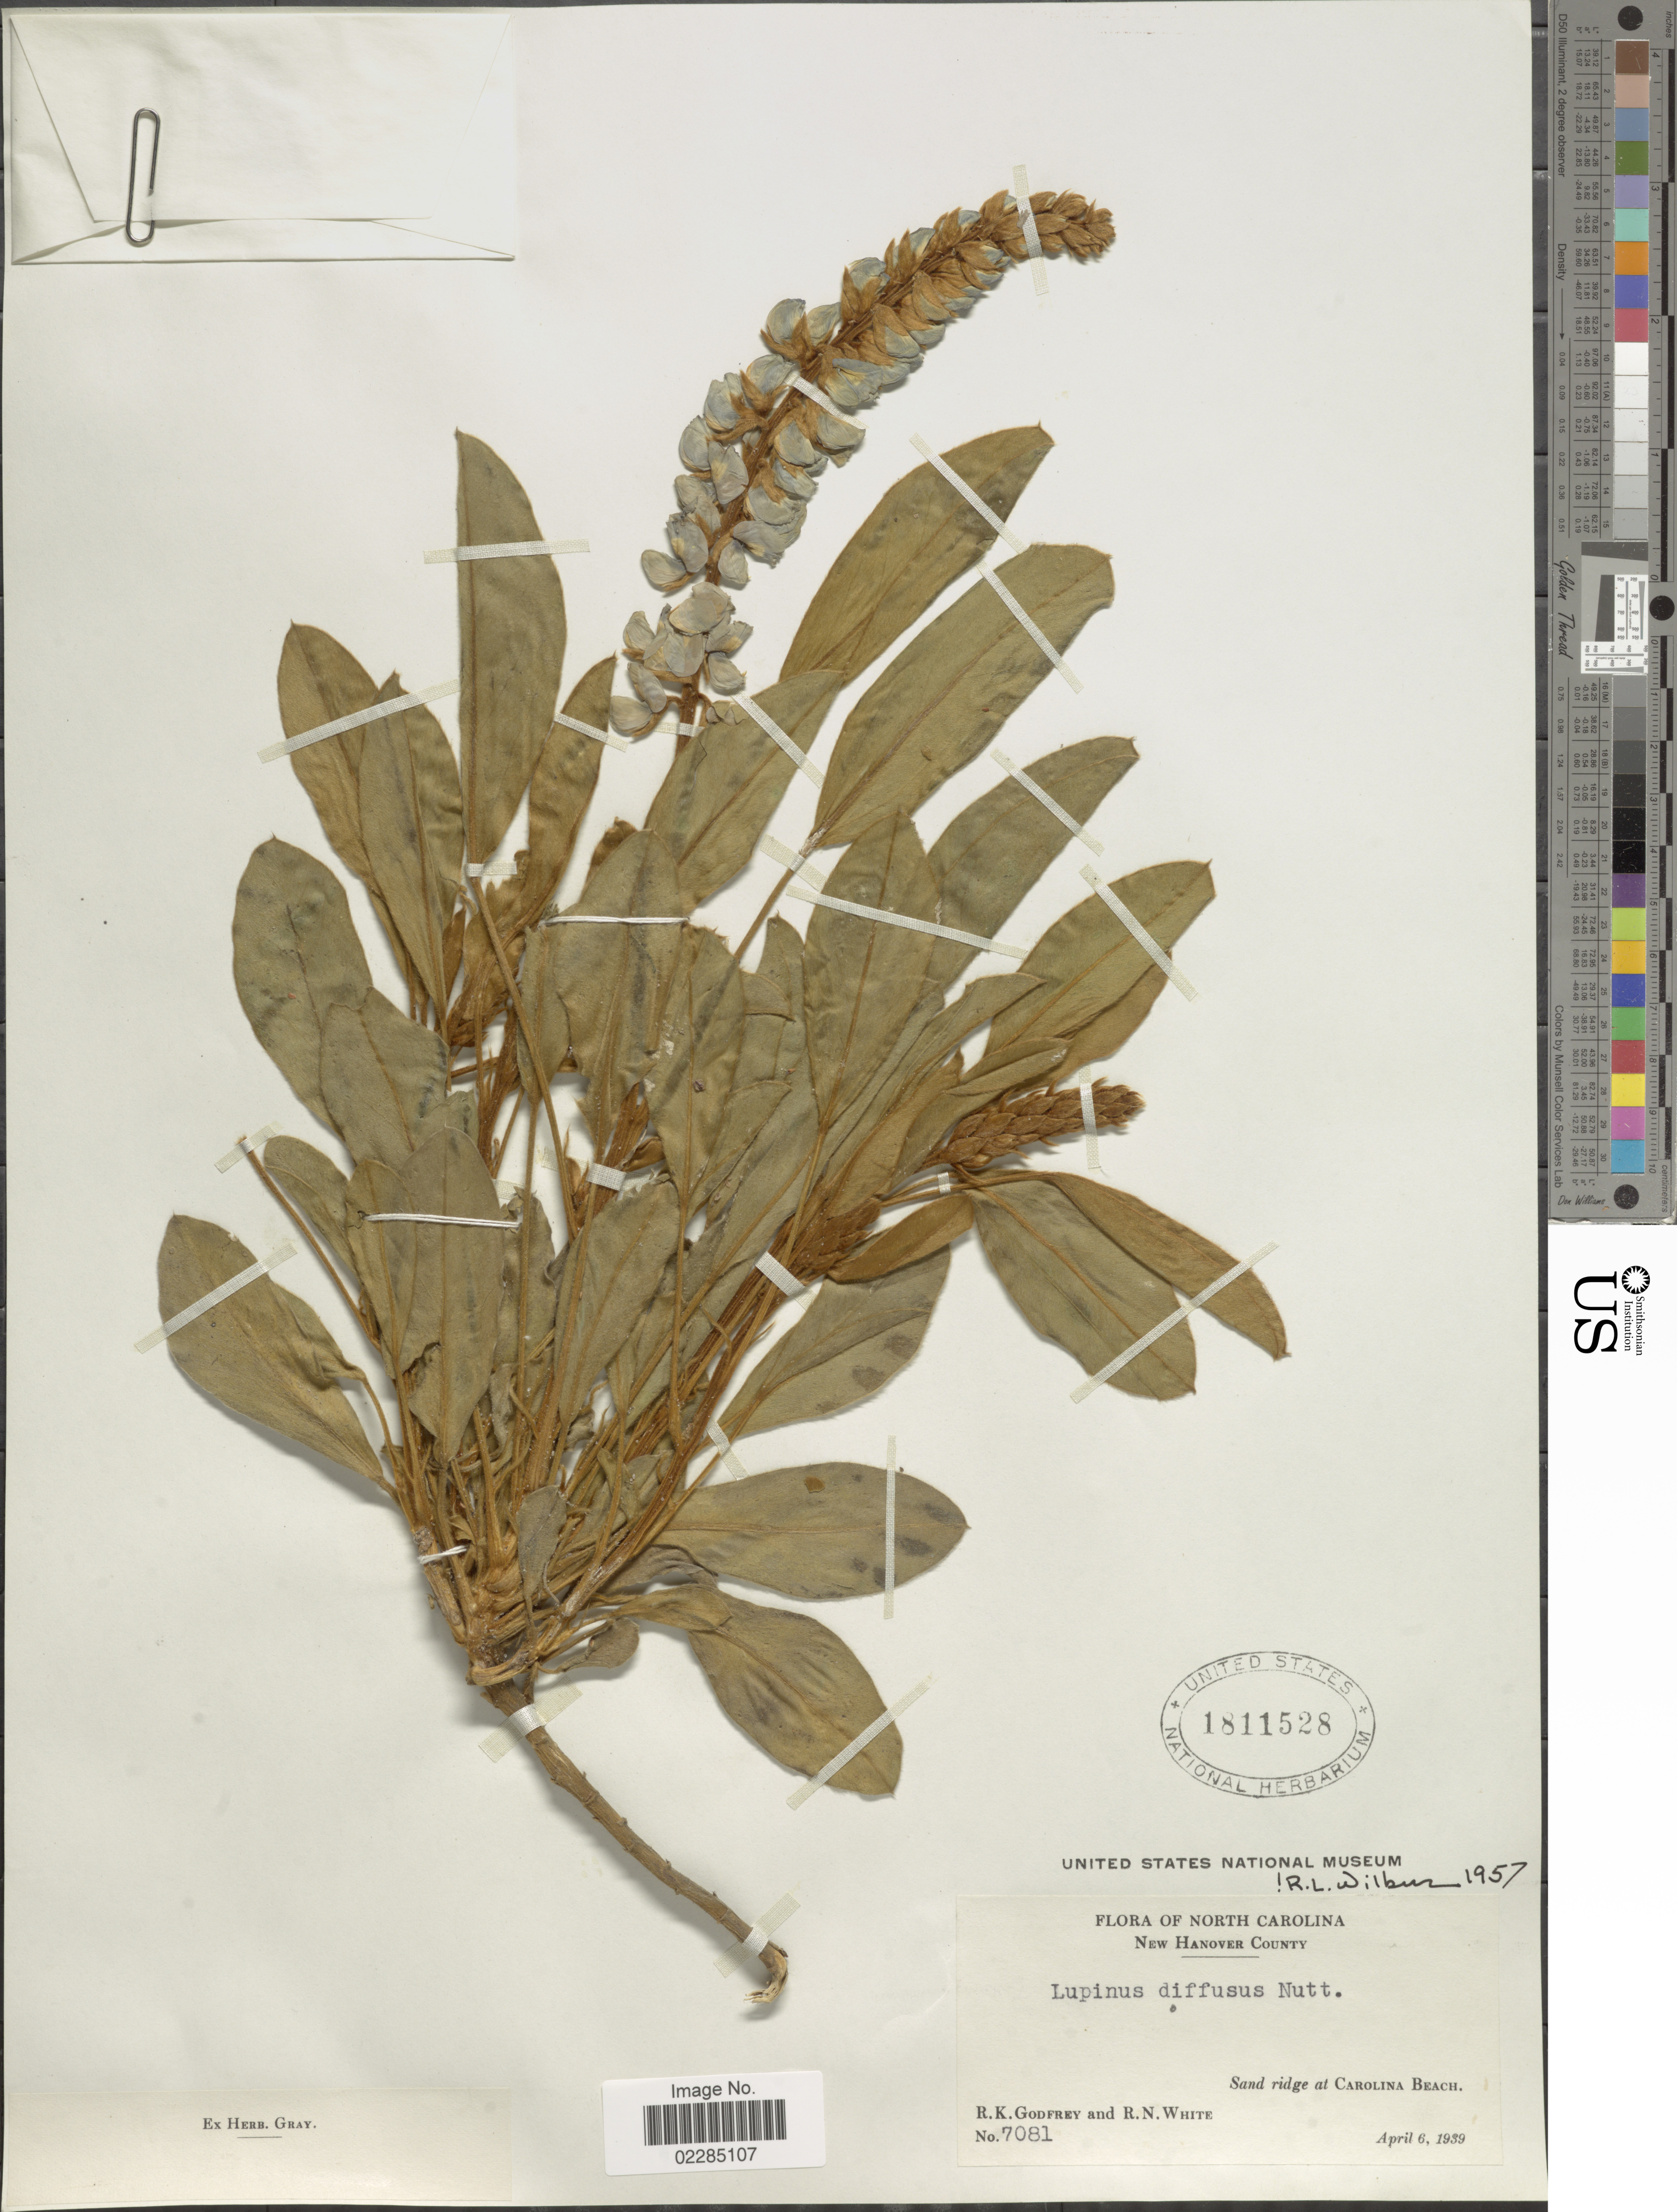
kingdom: Plantae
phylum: Tracheophyta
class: Magnoliopsida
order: Fabales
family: Fabaceae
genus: Lupinus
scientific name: Lupinus diffusus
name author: Nutt.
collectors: R. K. Godfrey & R. N. White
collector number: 7081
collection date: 1939-04-06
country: United States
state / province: North Carolina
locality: New Hanover County. Sand Ridge at Carolina beach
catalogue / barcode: US 1811528